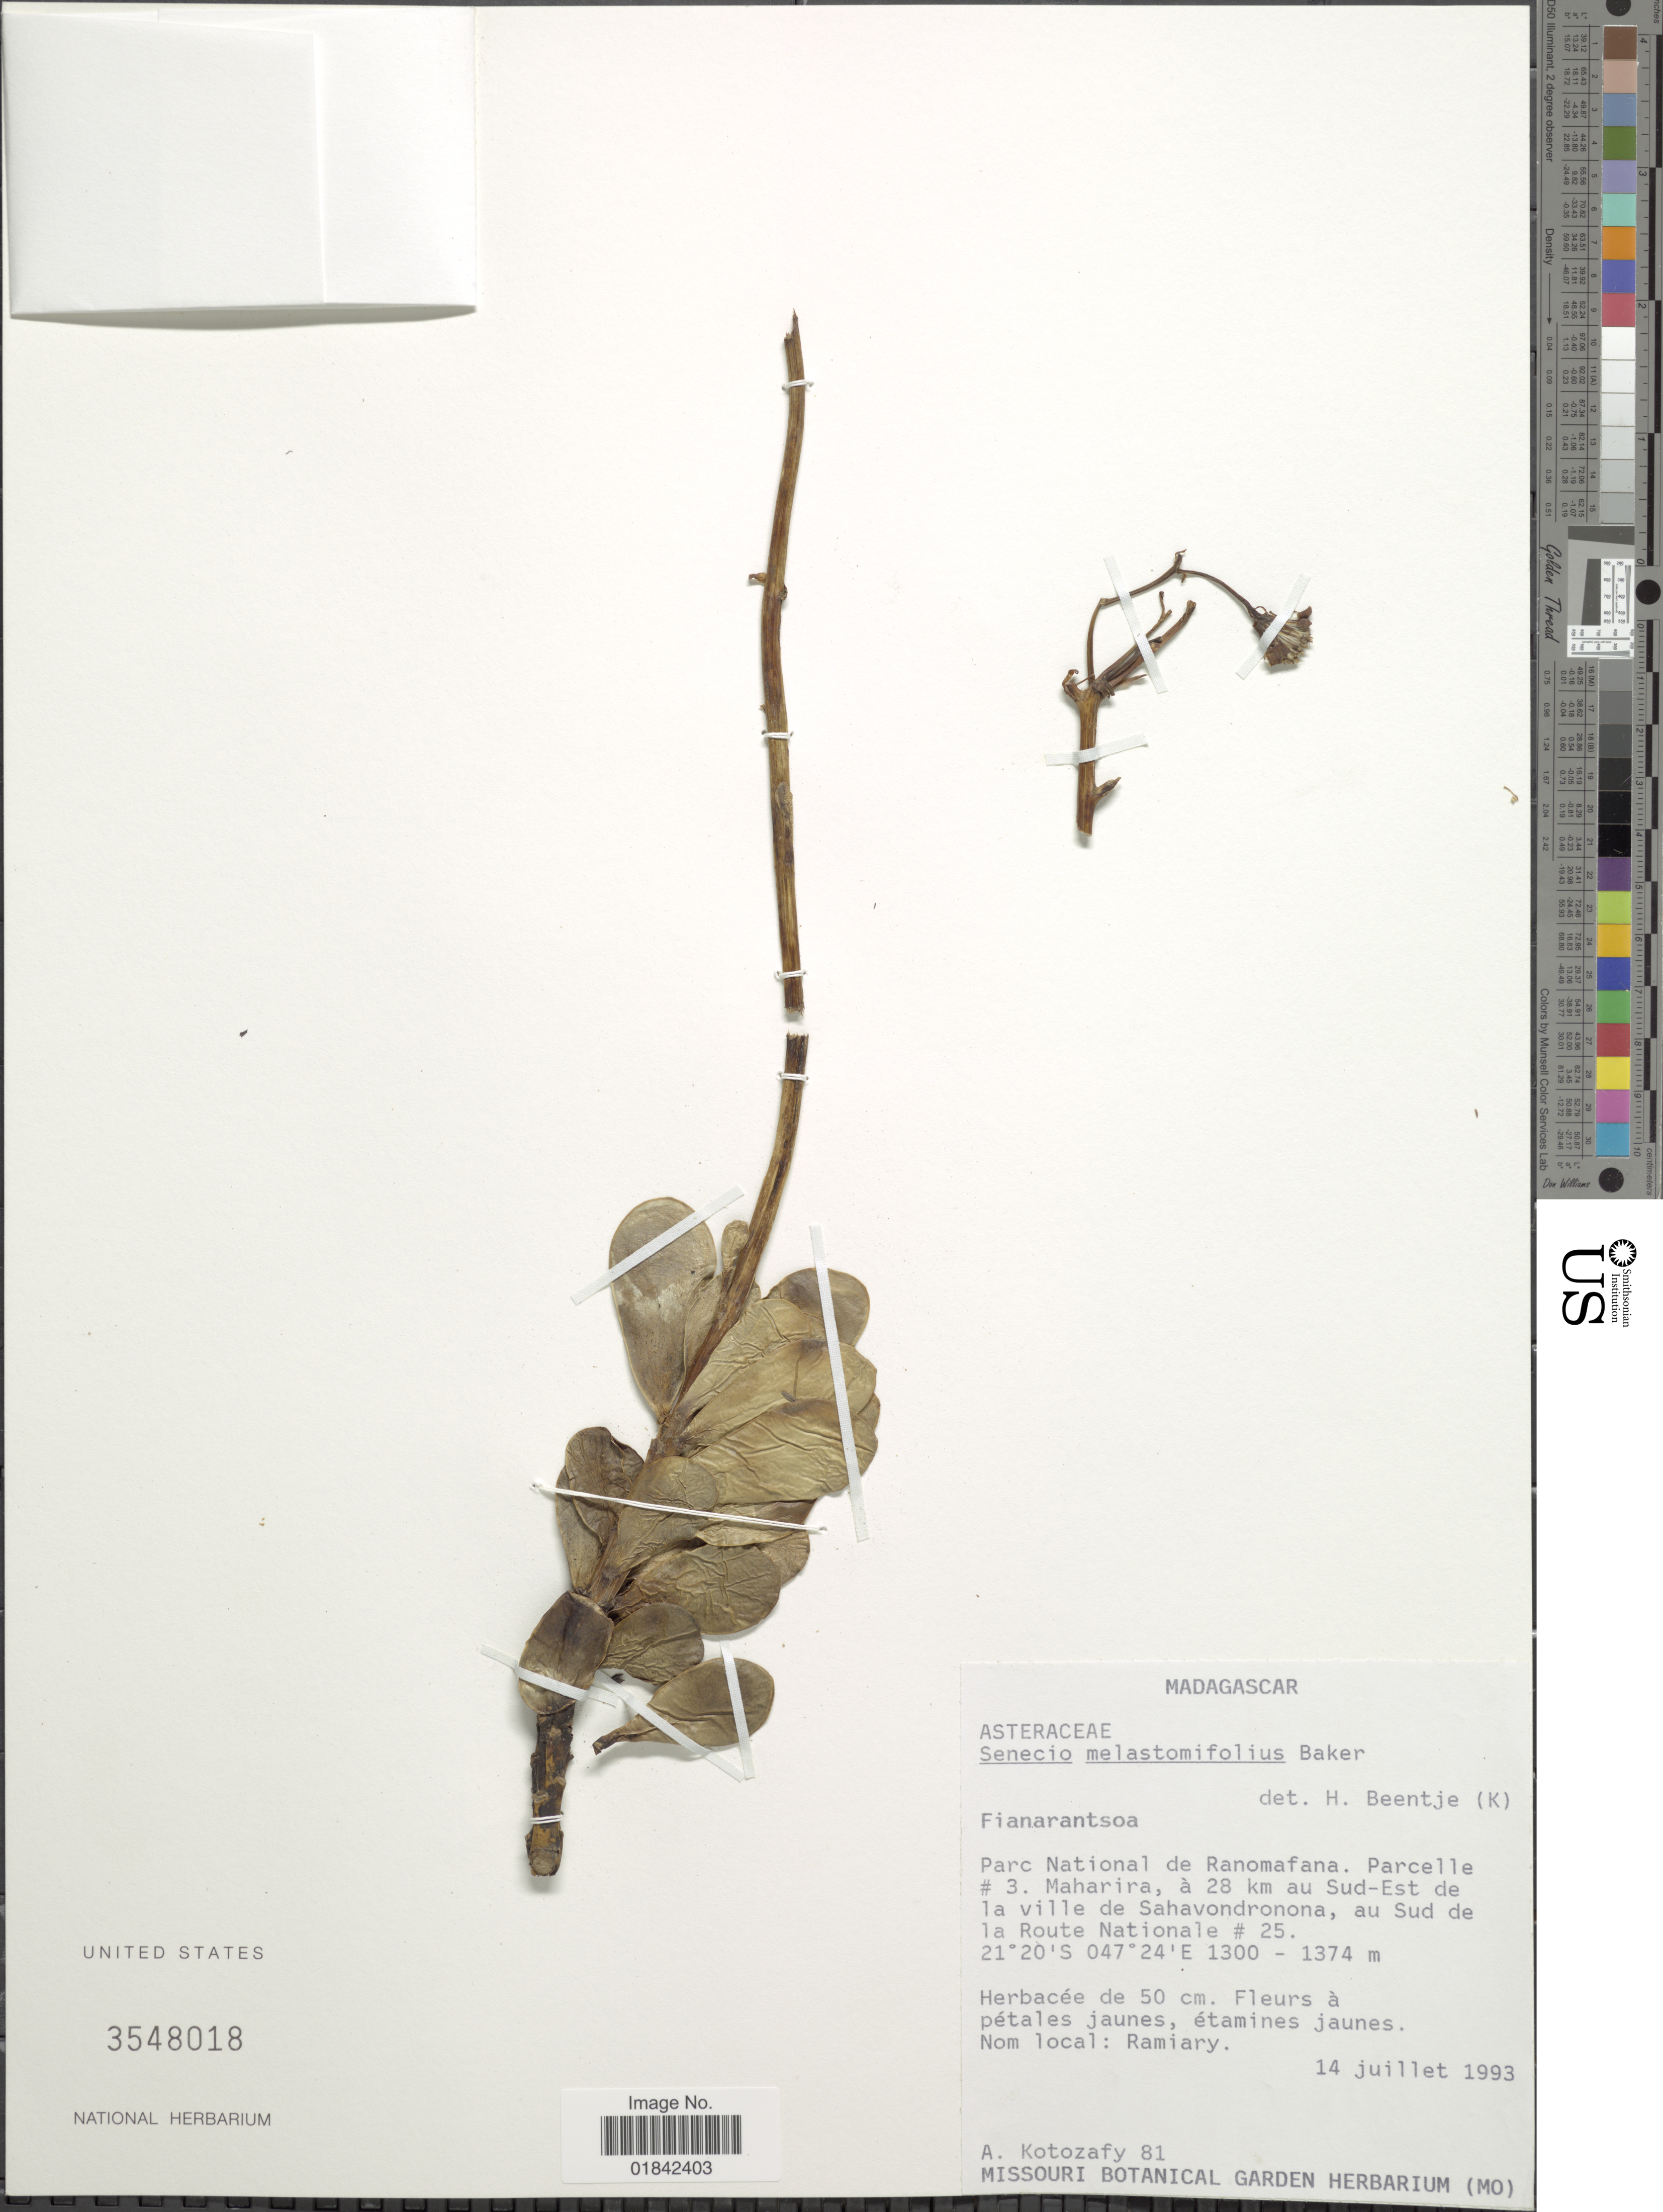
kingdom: Plantae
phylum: Tracheophyta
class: Magnoliopsida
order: Asterales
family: Asteraceae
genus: Senecio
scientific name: Senecio melastomifolius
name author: Baker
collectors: A. Kotozafy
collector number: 81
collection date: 1993-07-14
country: Madagascar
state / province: Haute Matsiatra / Vatovavy Fitovinany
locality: Parc National de Ranomafan, Parcelle #3, Maharira, a 28 km au Sud-est de la ville de Sahavondronona, au Sud de la Route Nationale #25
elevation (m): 1300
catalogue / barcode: US 3548018